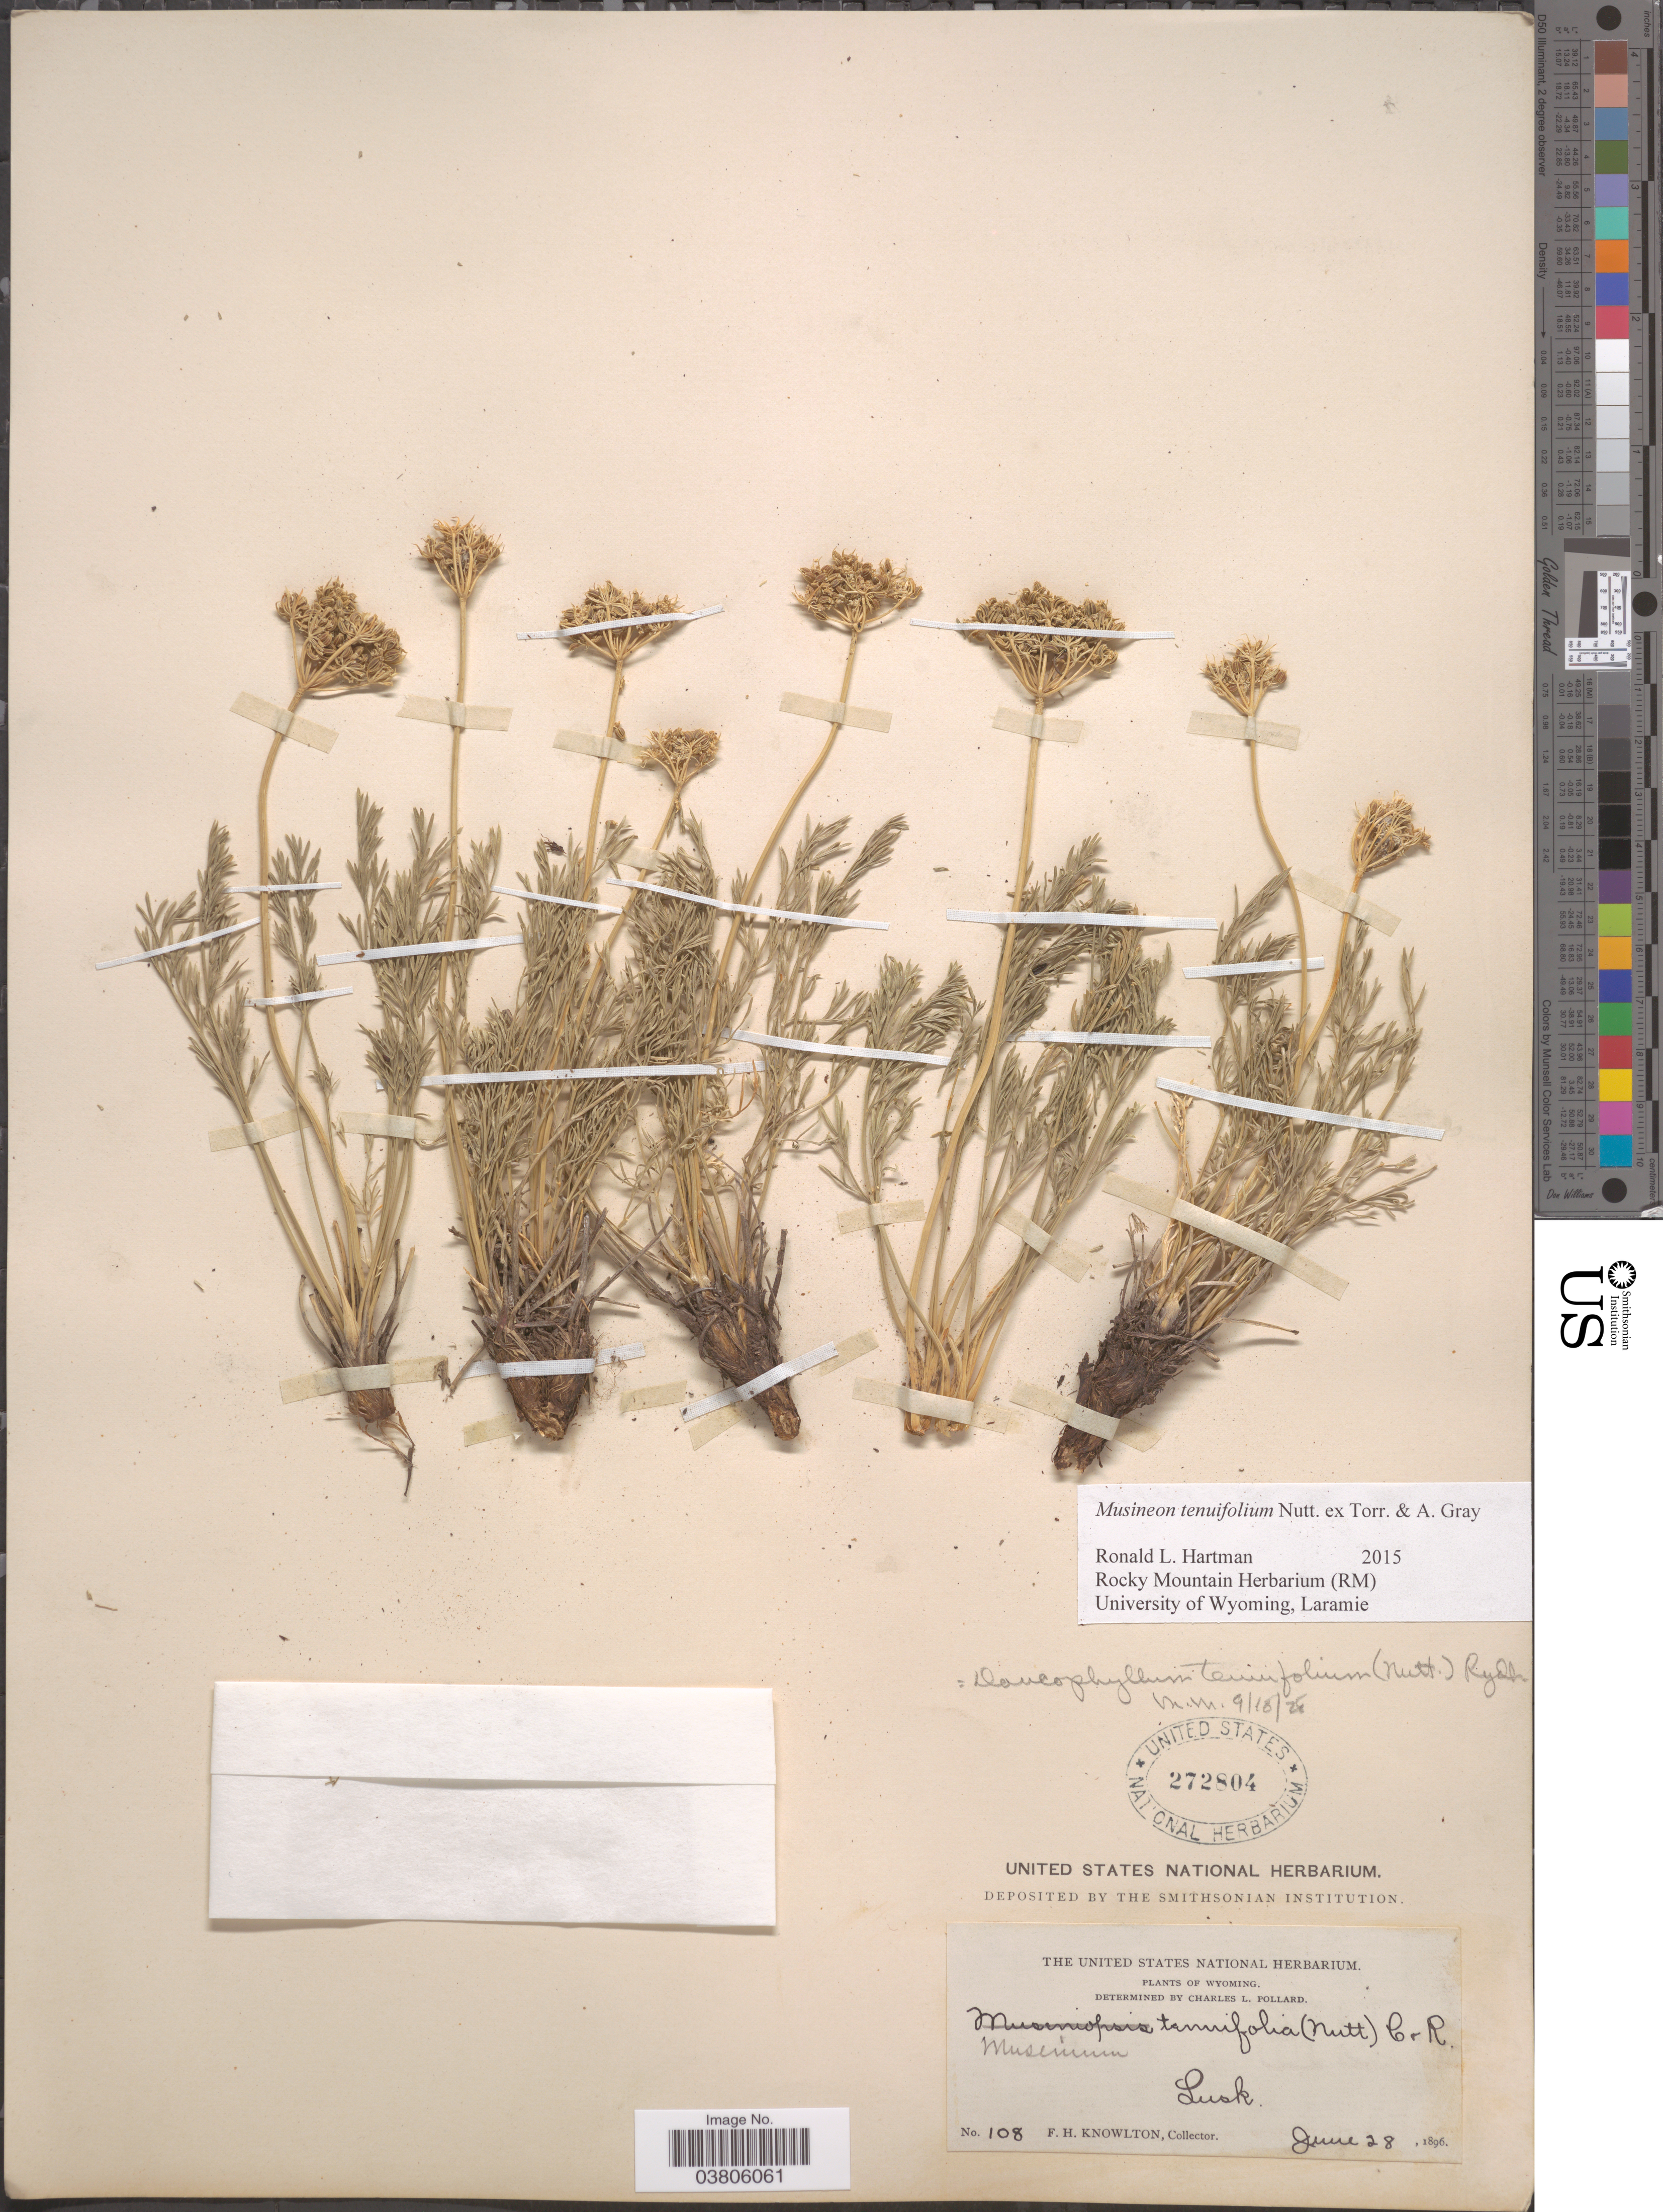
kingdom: Plantae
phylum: Tracheophyta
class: Magnoliopsida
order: Apiales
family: Apiaceae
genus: Musineon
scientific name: Musineon tenuifolium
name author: Nutt.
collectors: F. H. Knowlton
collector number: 108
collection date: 1896-06-28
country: United States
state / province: Wyoming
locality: Lusk.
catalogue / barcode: US 272804